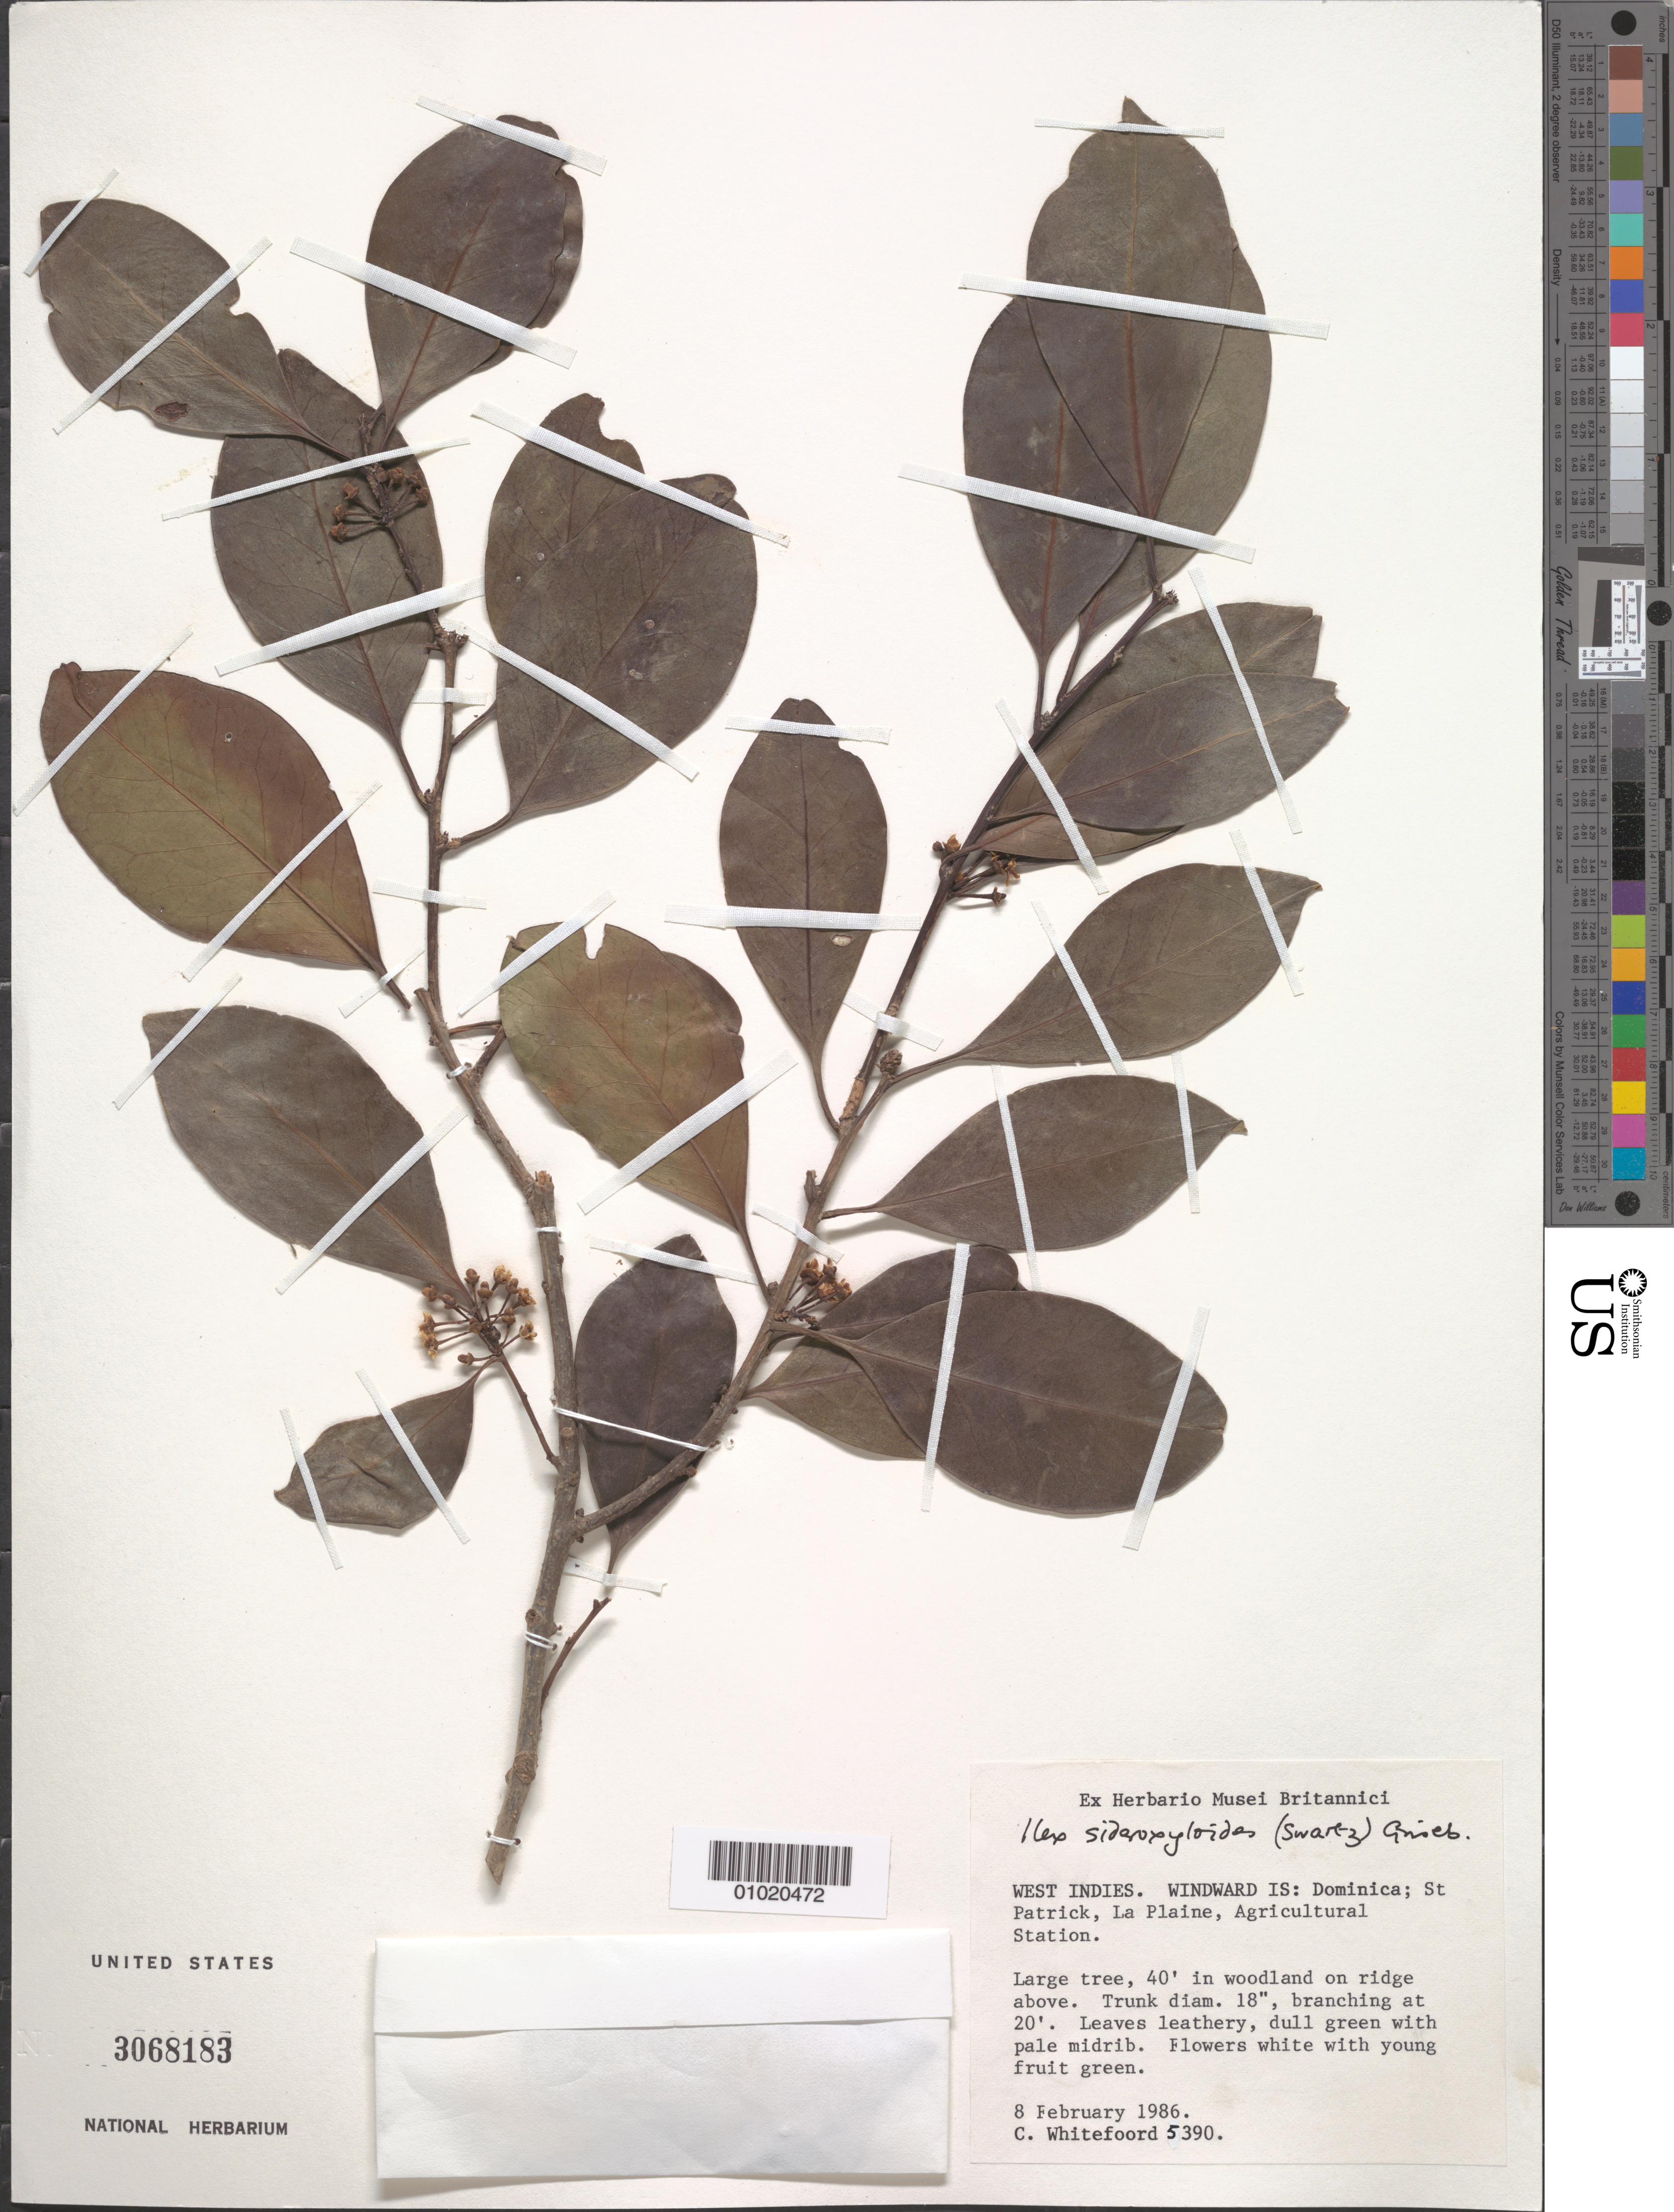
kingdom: Plantae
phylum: Tracheophyta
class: Magnoliopsida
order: Aquifoliales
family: Aquifoliaceae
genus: Ilex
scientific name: Ilex sideroxyloides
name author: (Sw.) Griseb.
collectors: C. Whitefoord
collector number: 5390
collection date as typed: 08 Feb 1986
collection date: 1986-02-08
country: Dominica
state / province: St. Patrick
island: Dominica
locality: La Plaine, Agricultural Station.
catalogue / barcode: US 3068183